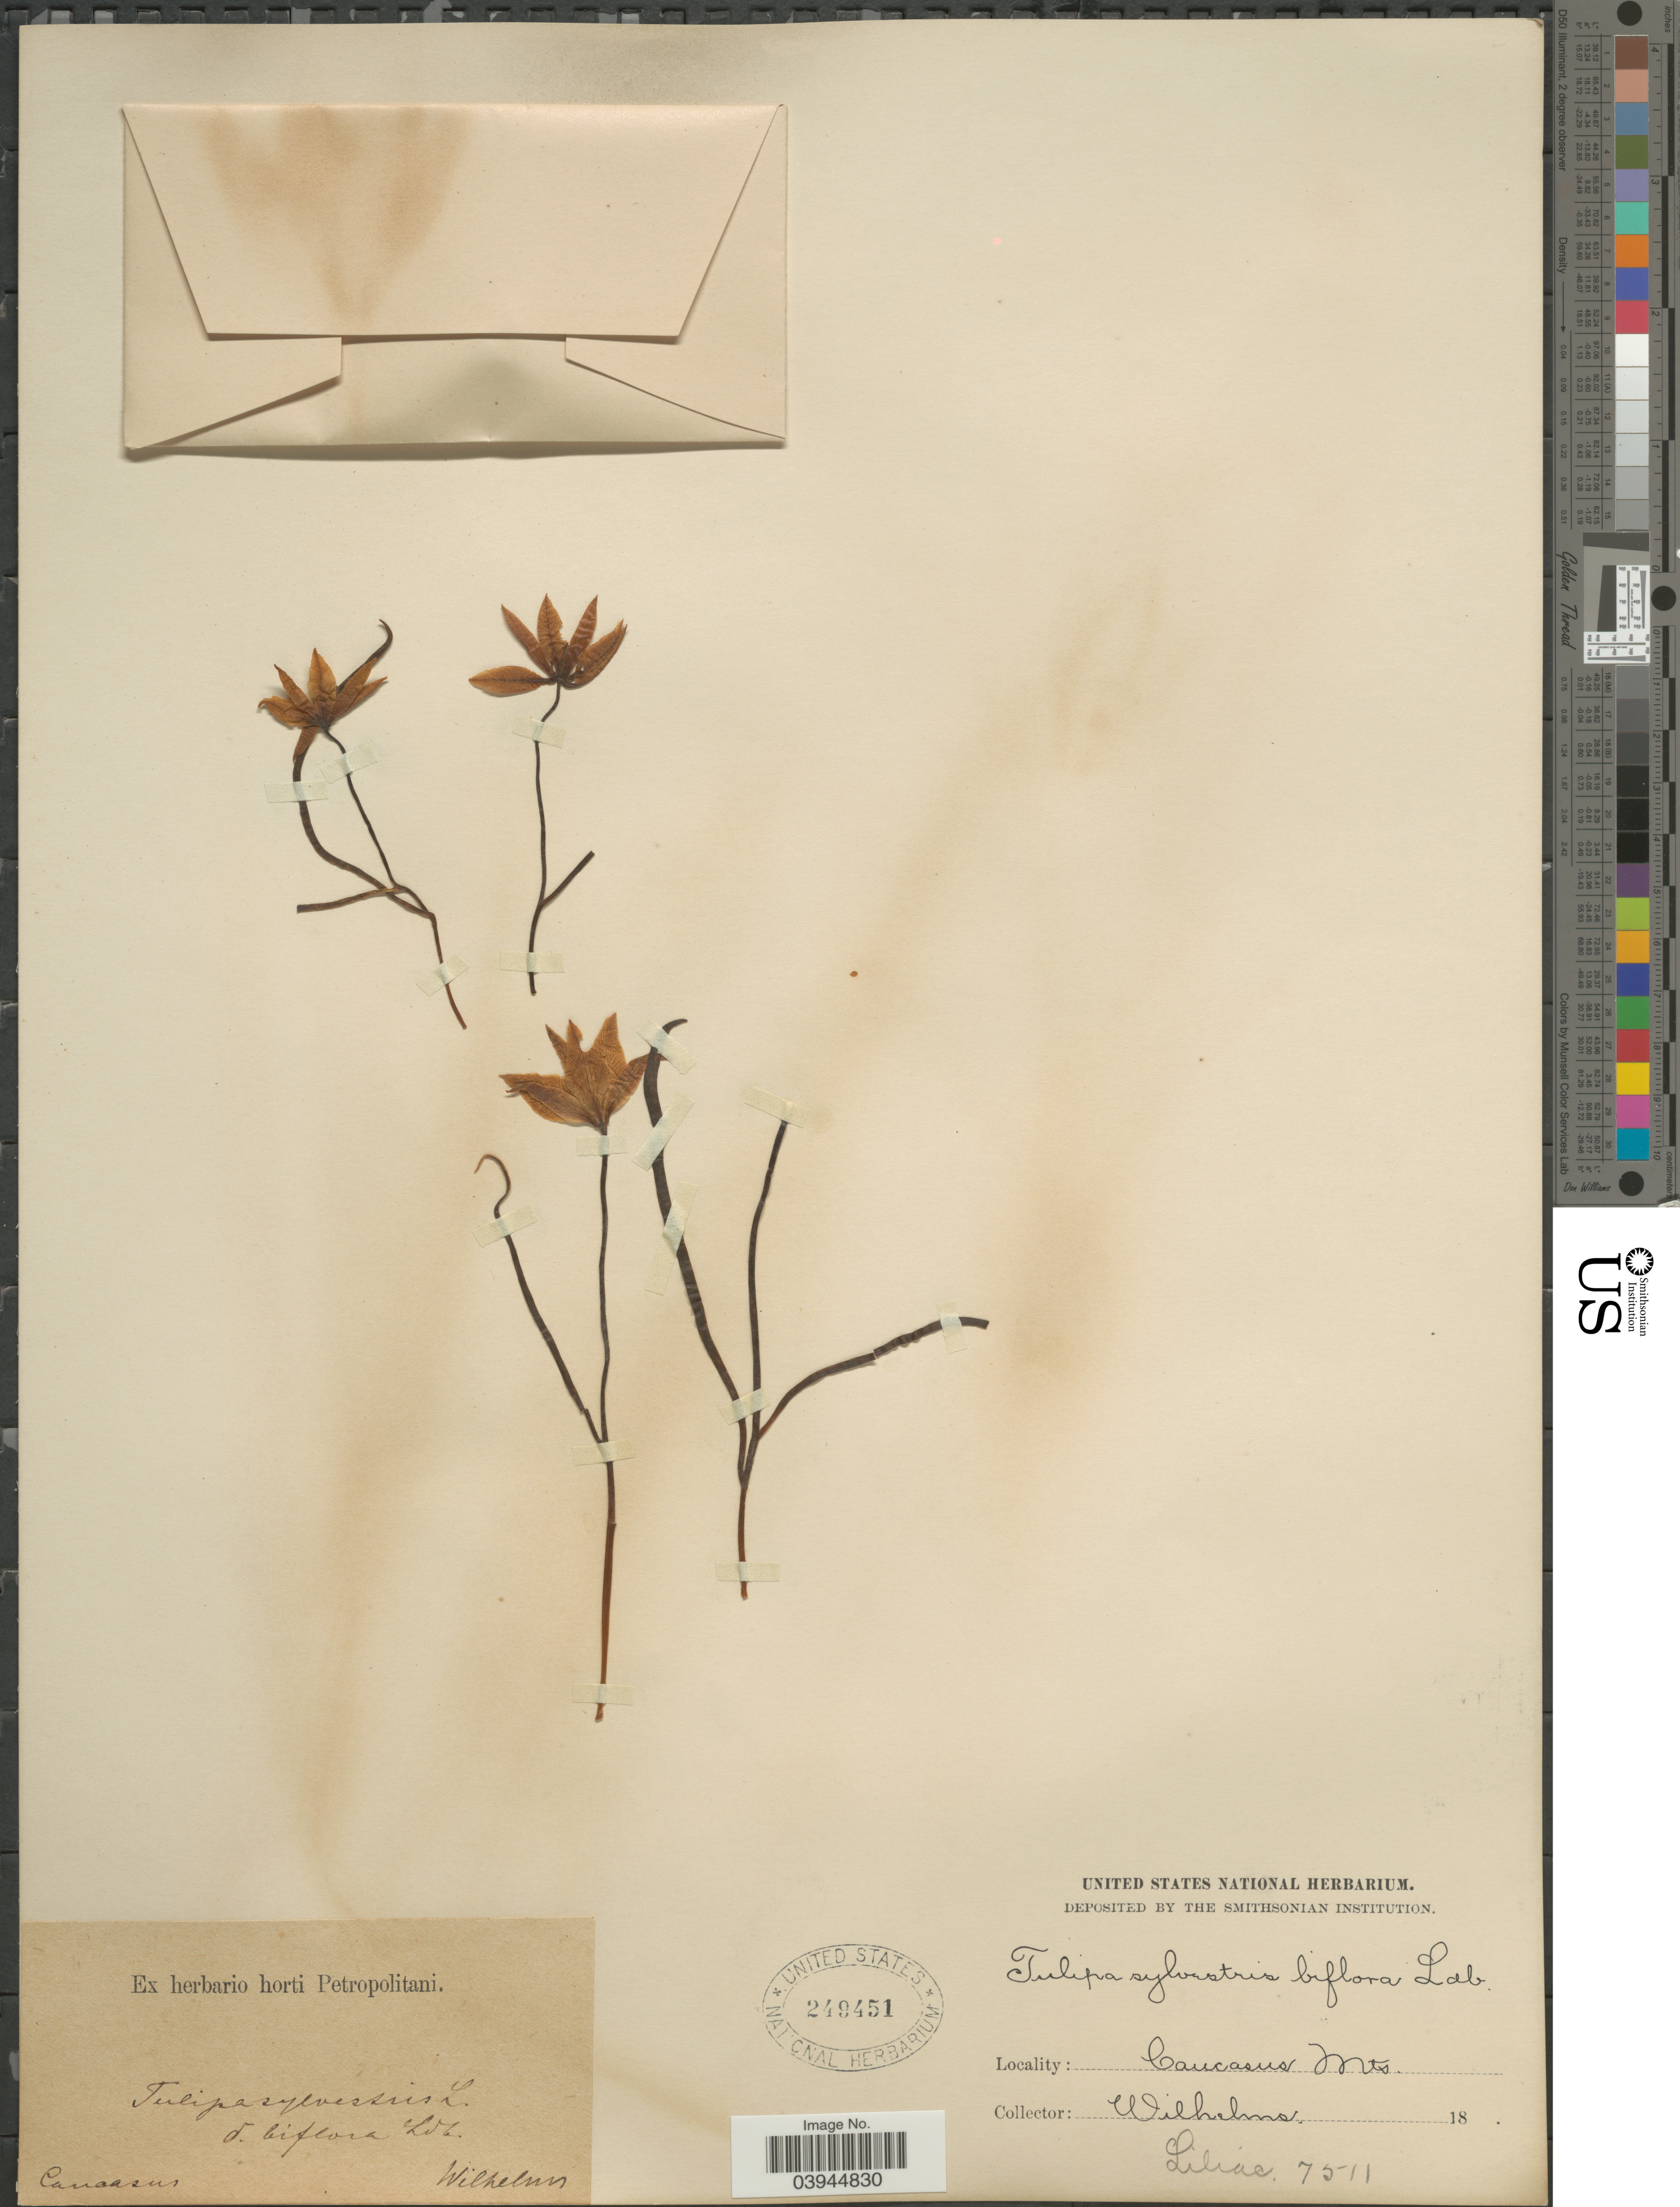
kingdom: Plantae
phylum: Tracheophyta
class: Liliopsida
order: Liliales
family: Liliaceae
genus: Tulipa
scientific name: Tulipa silvestris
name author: L.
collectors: C. Wilhelms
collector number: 7511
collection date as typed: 18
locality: Caucasus Mts. Caucasus.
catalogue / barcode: US 249451